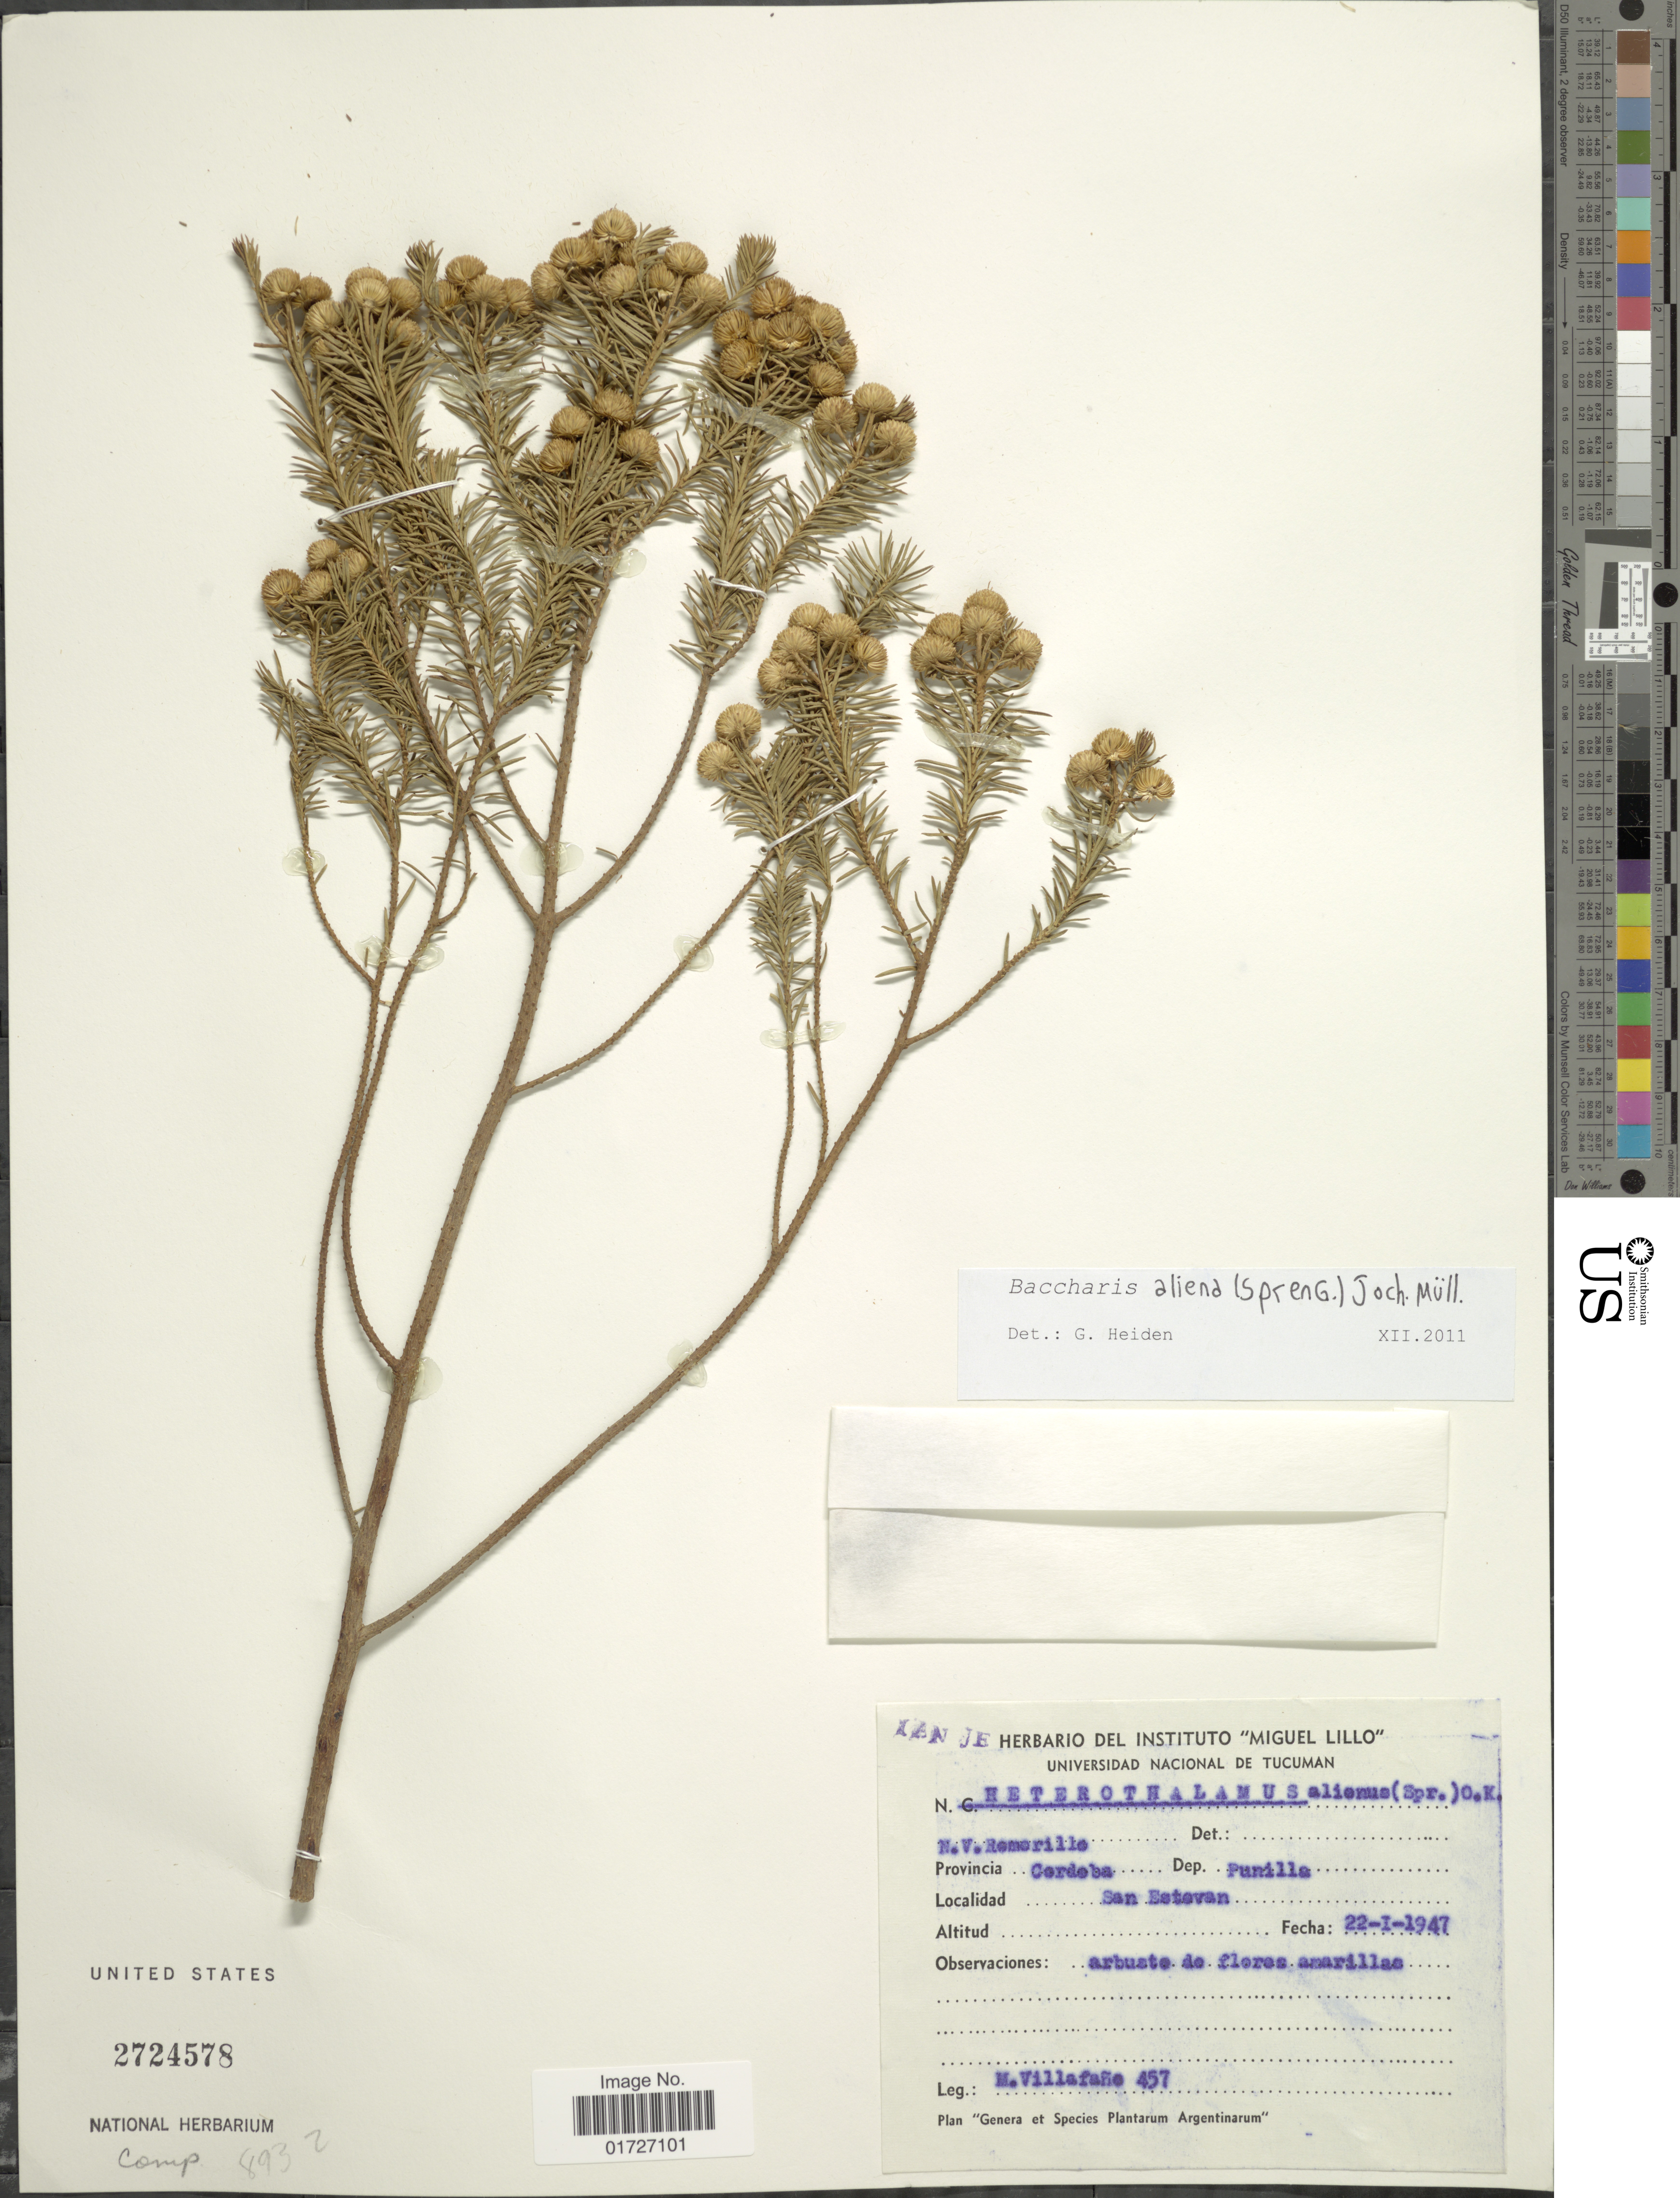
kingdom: Plantae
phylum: Tracheophyta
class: Magnoliopsida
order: Asterales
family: Asteraceae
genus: Baccharis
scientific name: Baccharis aliena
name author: (Spreng.) Joch. Müll.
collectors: M. Villafane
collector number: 457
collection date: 1947-01-22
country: Argentina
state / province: Cordoba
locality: Dep. Punilla, San Estevan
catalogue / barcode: US 2724578